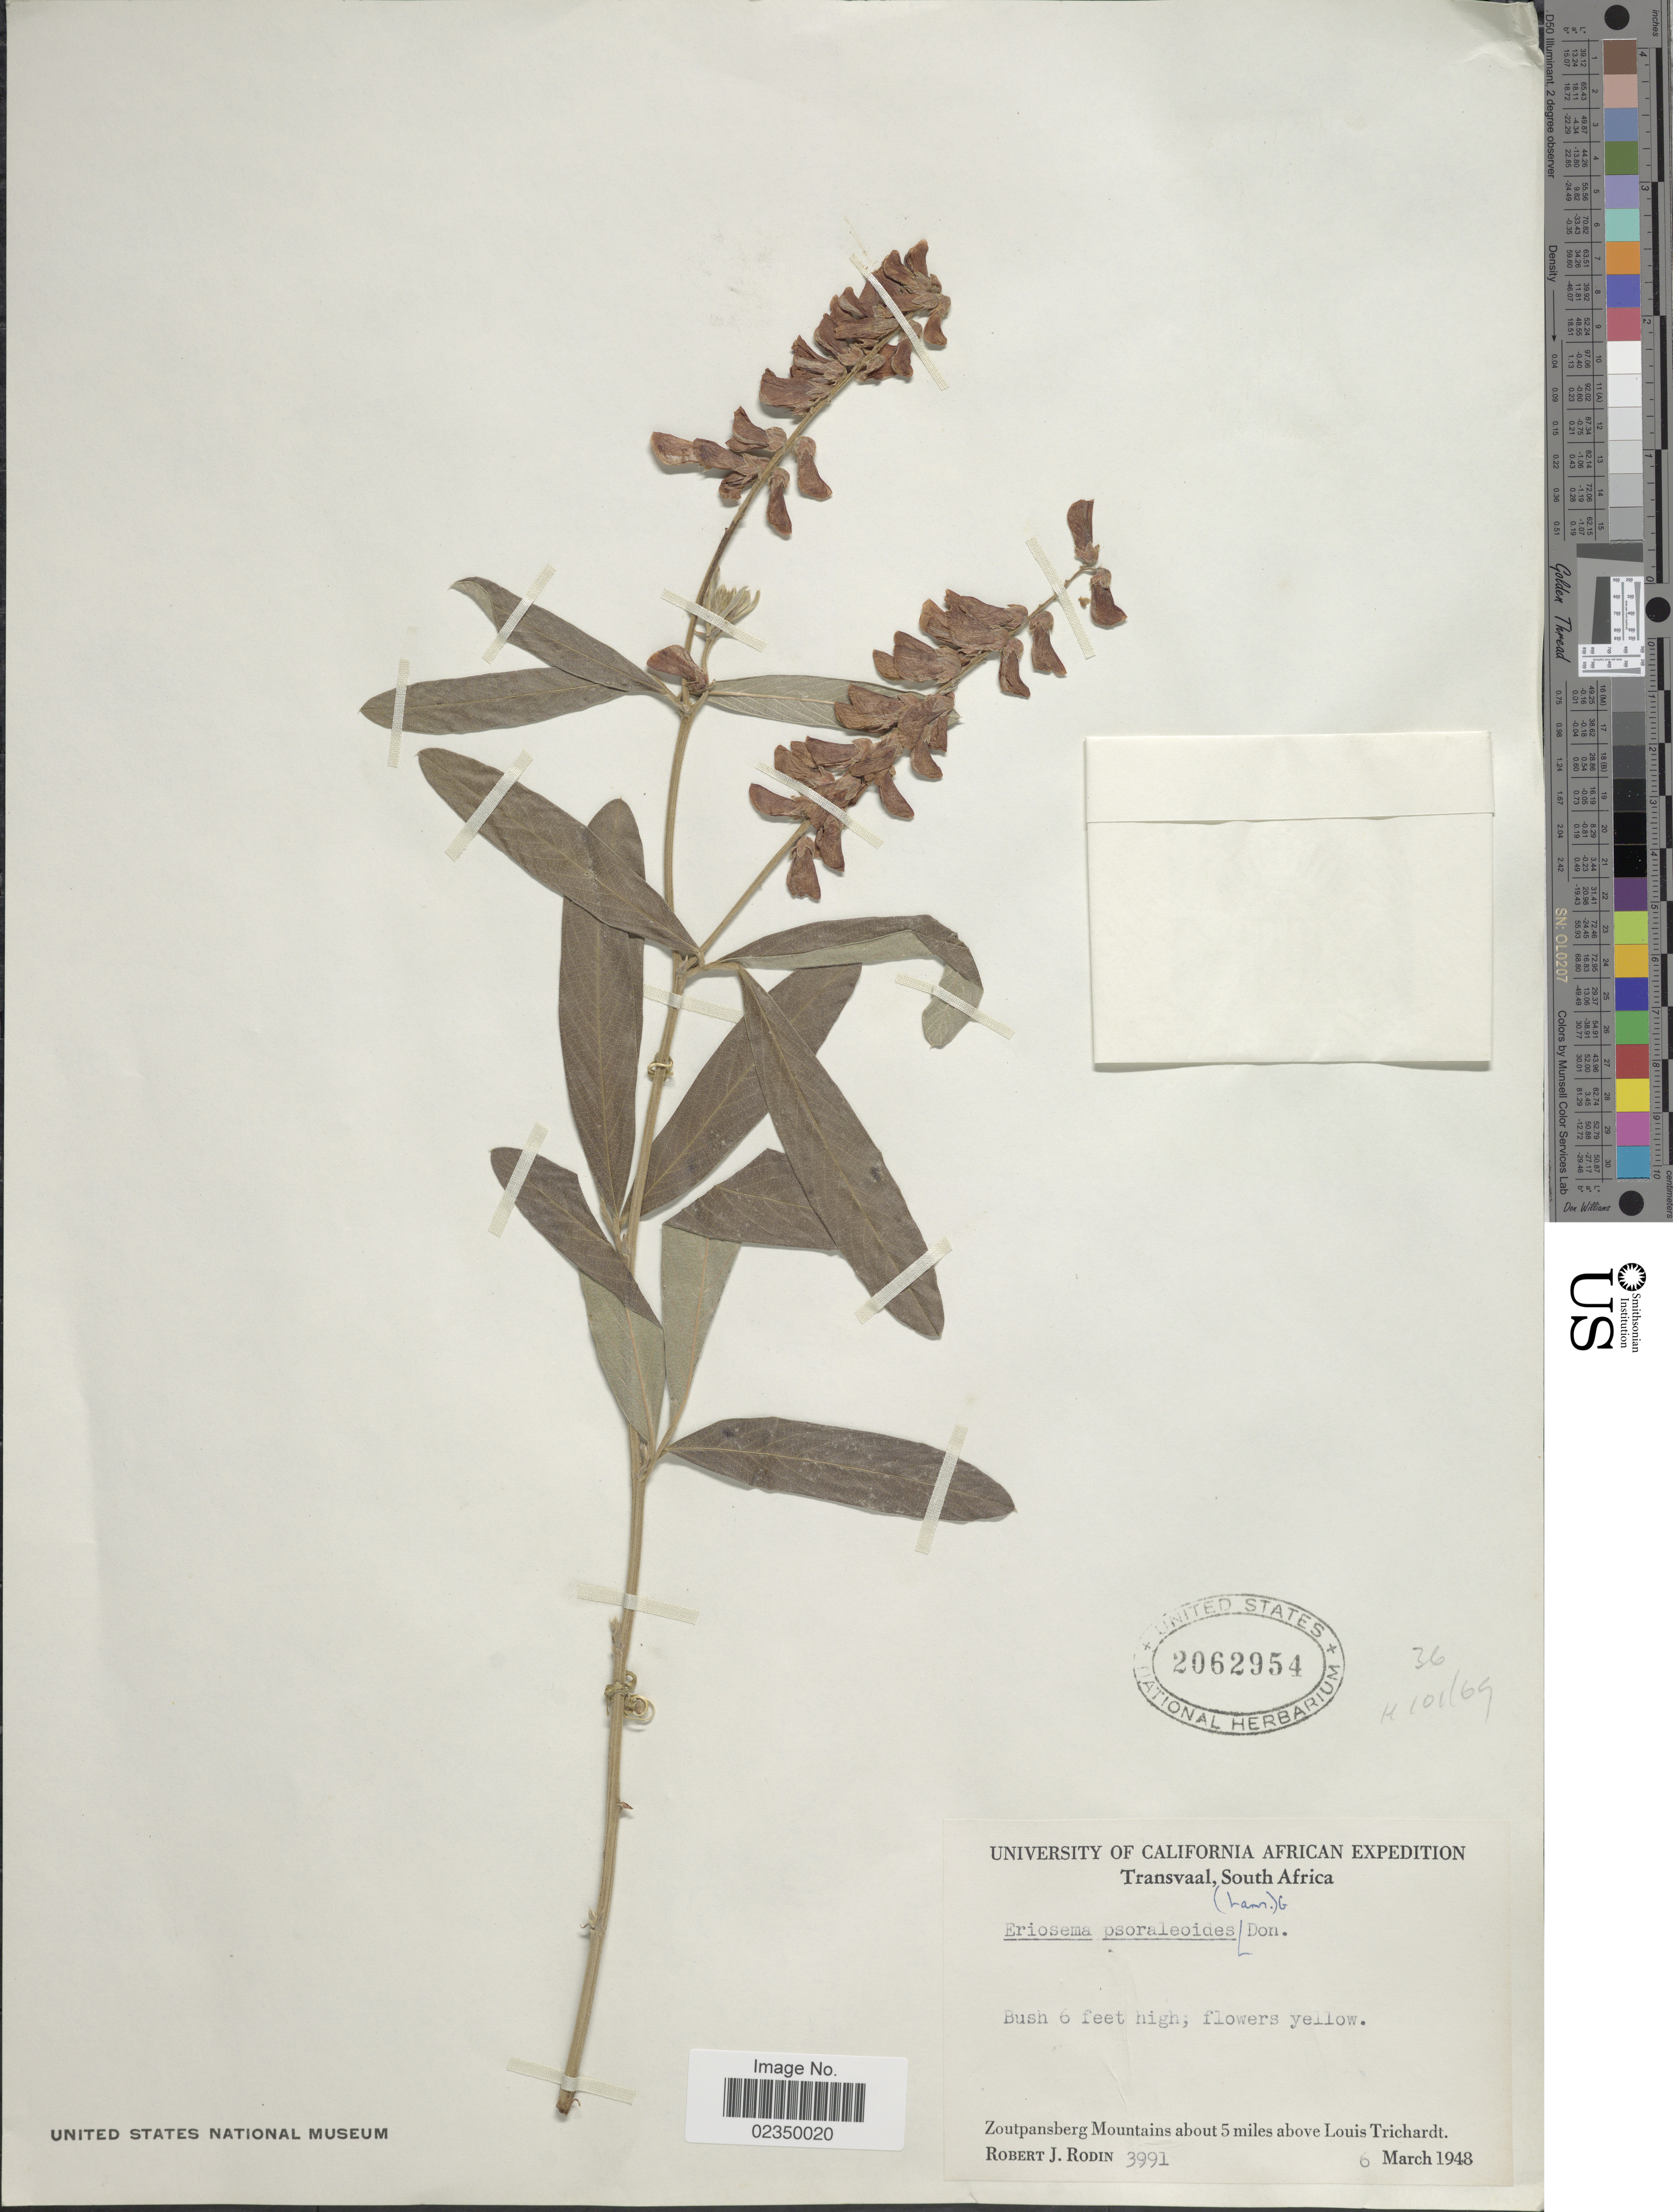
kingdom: Plantae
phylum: Tracheophyta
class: Magnoliopsida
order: Fabales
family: Fabaceae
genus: Eriosema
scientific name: Eriosema psoraloides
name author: (Lam.) G. Don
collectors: R. J. Rodin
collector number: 3991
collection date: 1948-06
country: South Africa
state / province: Limpopo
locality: Zoutpansberg Mountains about 5 miles above Louis Trichardt. Transvaal.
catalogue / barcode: US 2062954